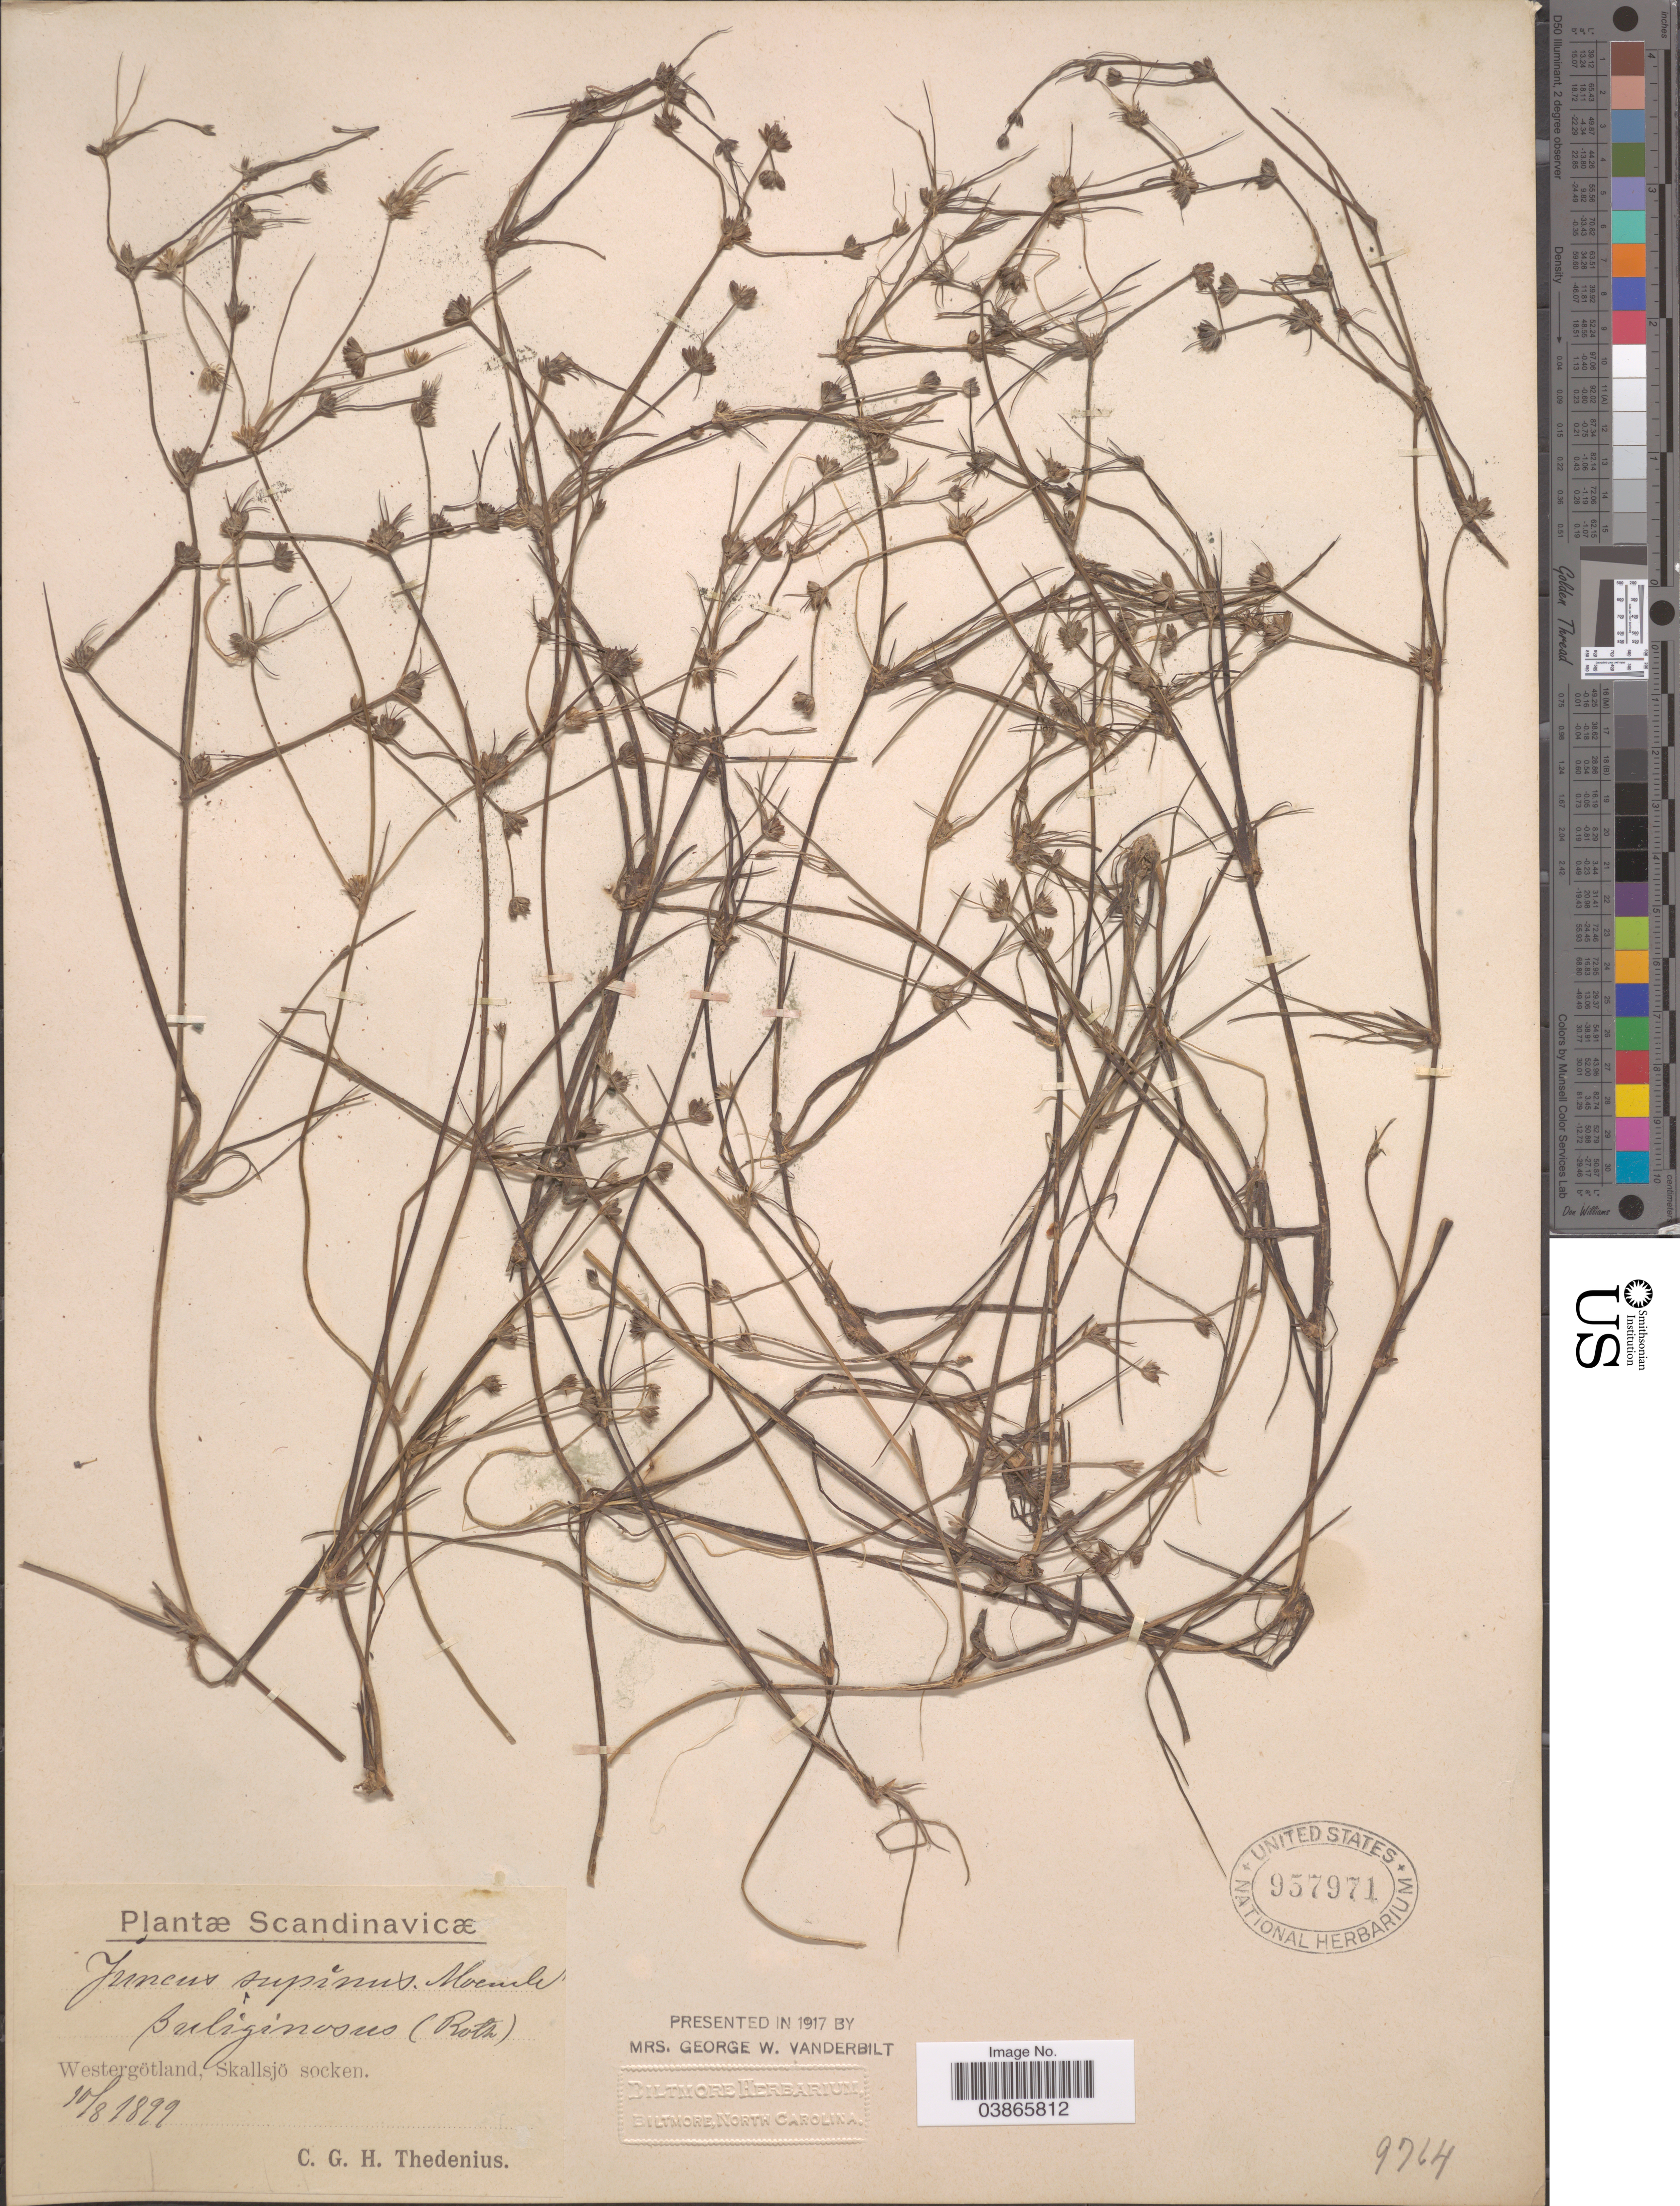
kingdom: Plantae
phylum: Tracheophyta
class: Liliopsida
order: Poales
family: Juncaceae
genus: Juncus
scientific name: Juncus supinus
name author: Moench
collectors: C. Thedenius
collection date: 1899-08-10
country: Sweden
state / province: Västra Götaland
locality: Scandinavicæ. Westergötland, Skallsjö socken.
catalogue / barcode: US 957971